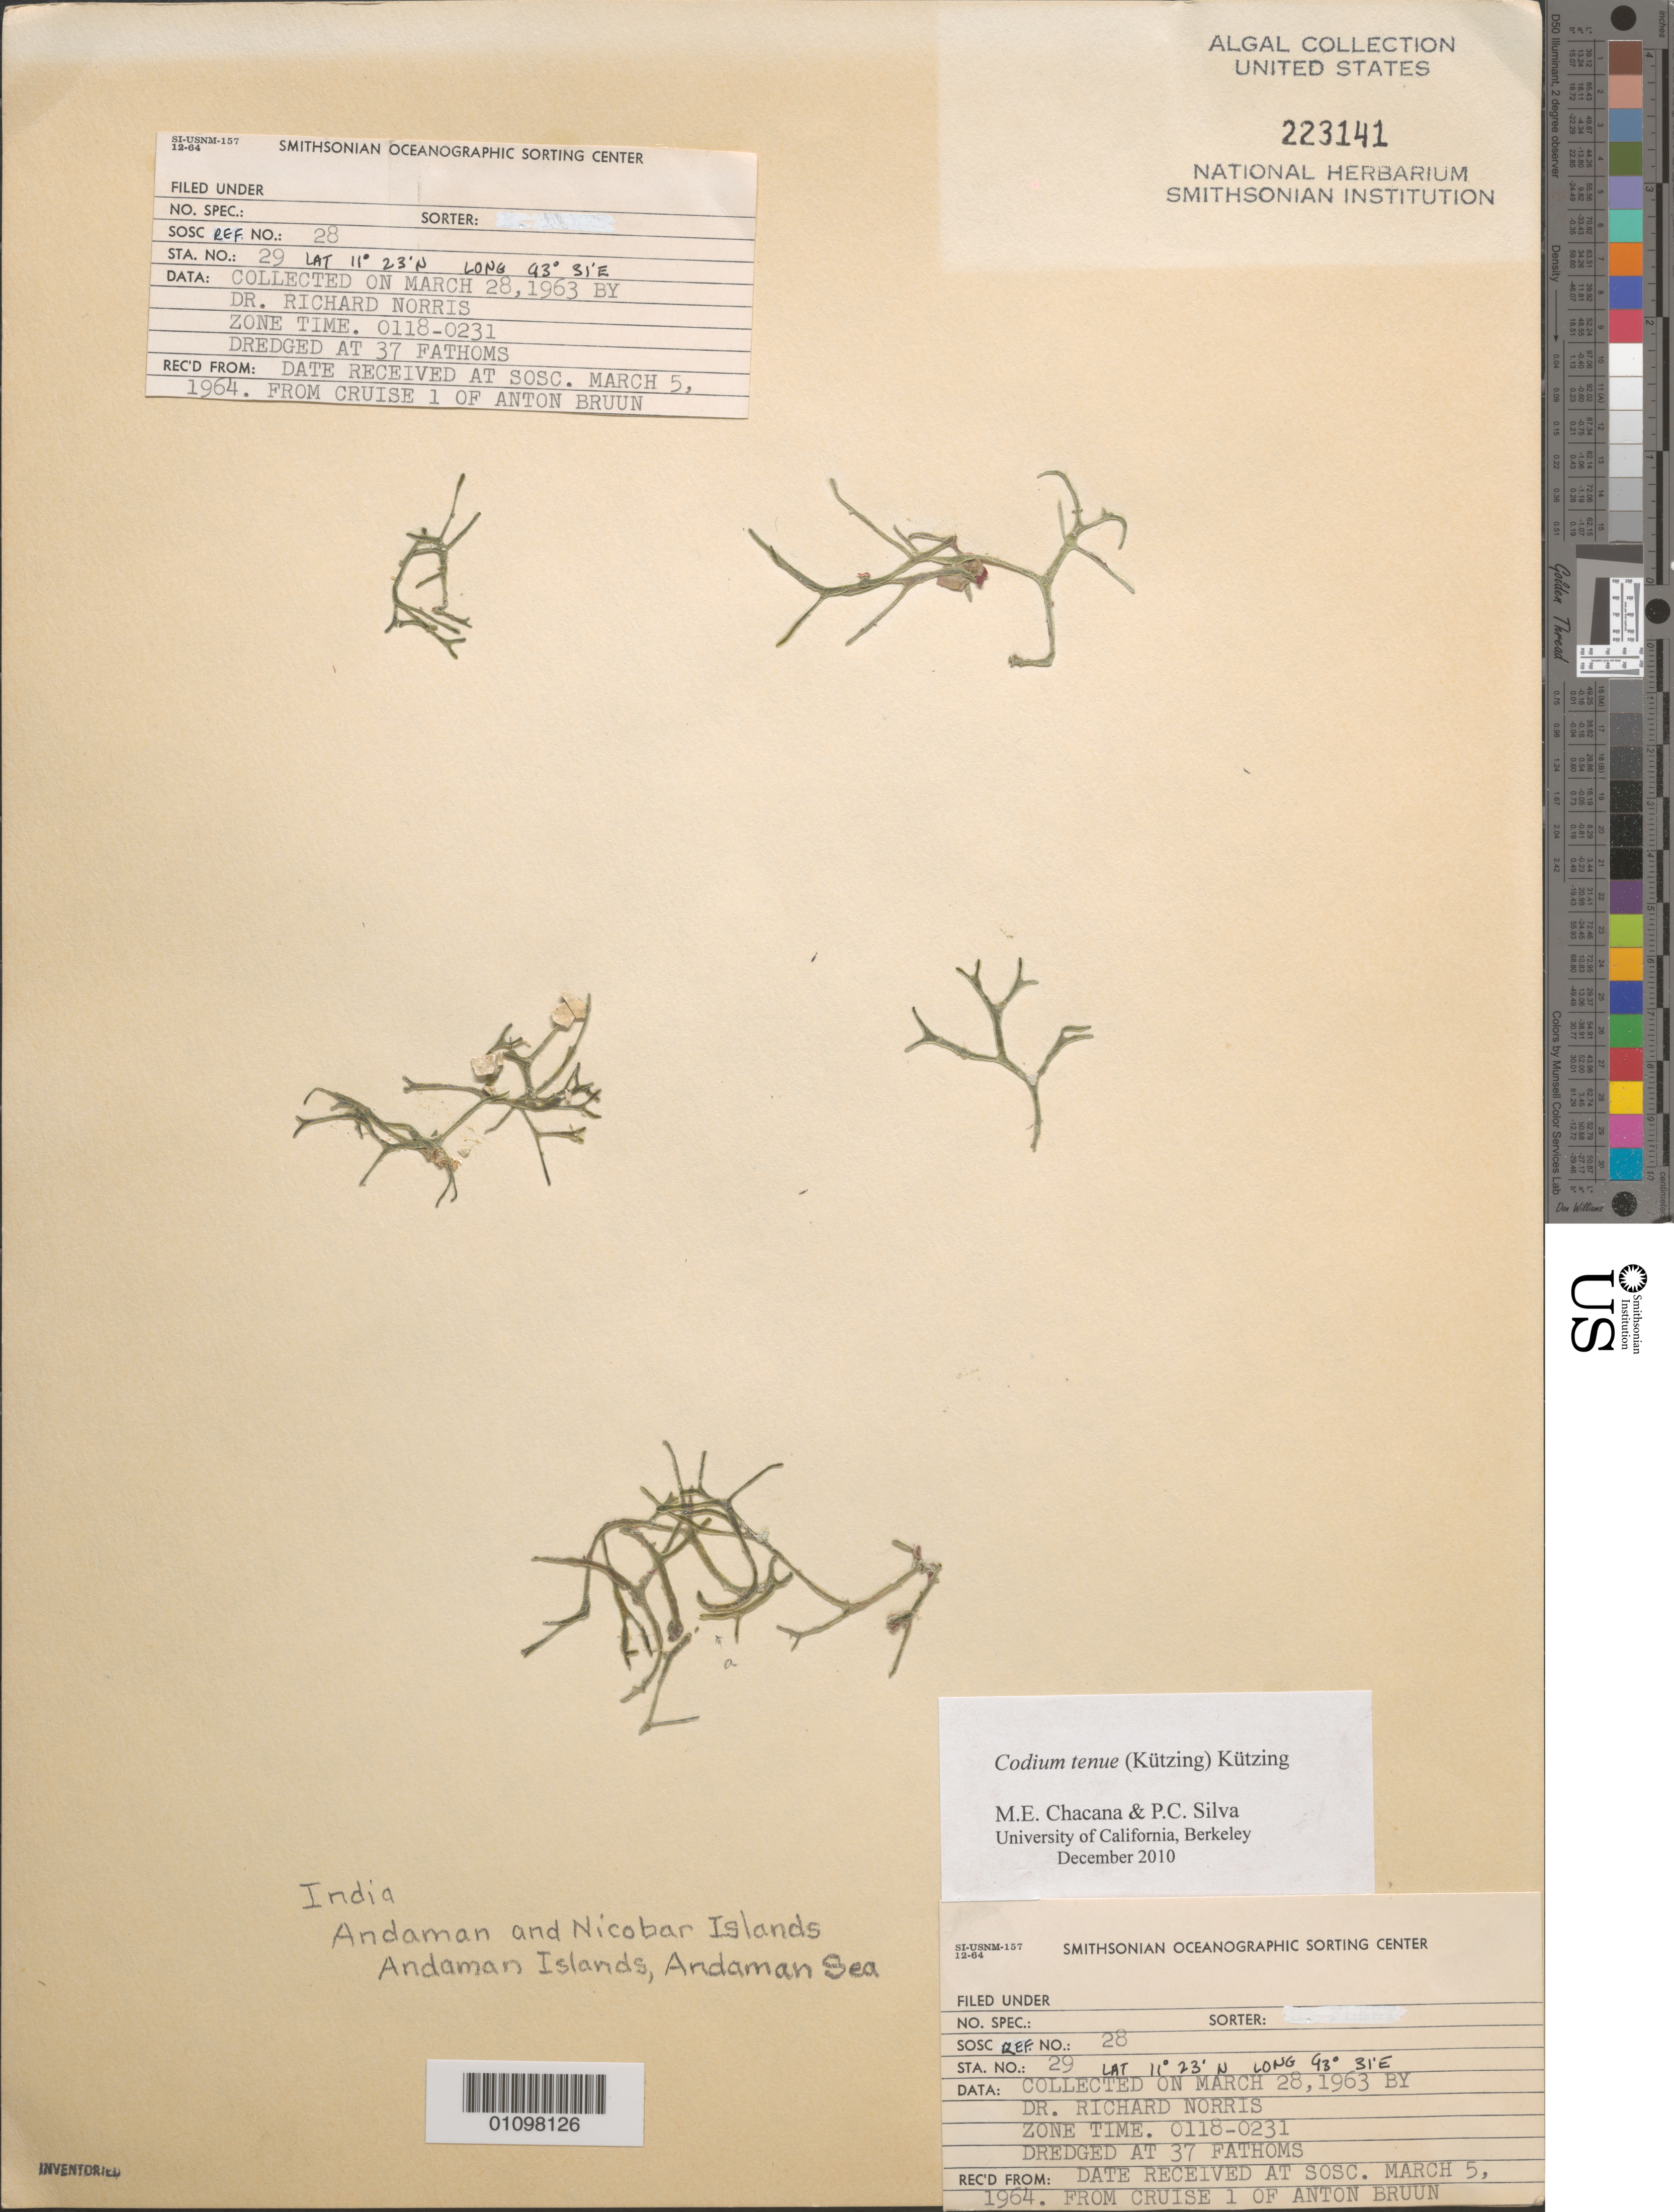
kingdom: Plantae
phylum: Chlorophyta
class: Ulvophyceae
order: Bryopsidales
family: Codiaceae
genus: Codium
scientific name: Codium tenue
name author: (Kütz.) Kütz.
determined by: Chacana, M. E.; Silva, P. C.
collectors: R. E. Norris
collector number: Station 29 & SOSC Ref 28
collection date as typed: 28 Mar 1963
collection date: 1963-03-28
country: India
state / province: Andaman and Nicobar Islands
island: Andaman Islands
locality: Andaman Sea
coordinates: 11 23'N, 98 31'E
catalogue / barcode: US 223141